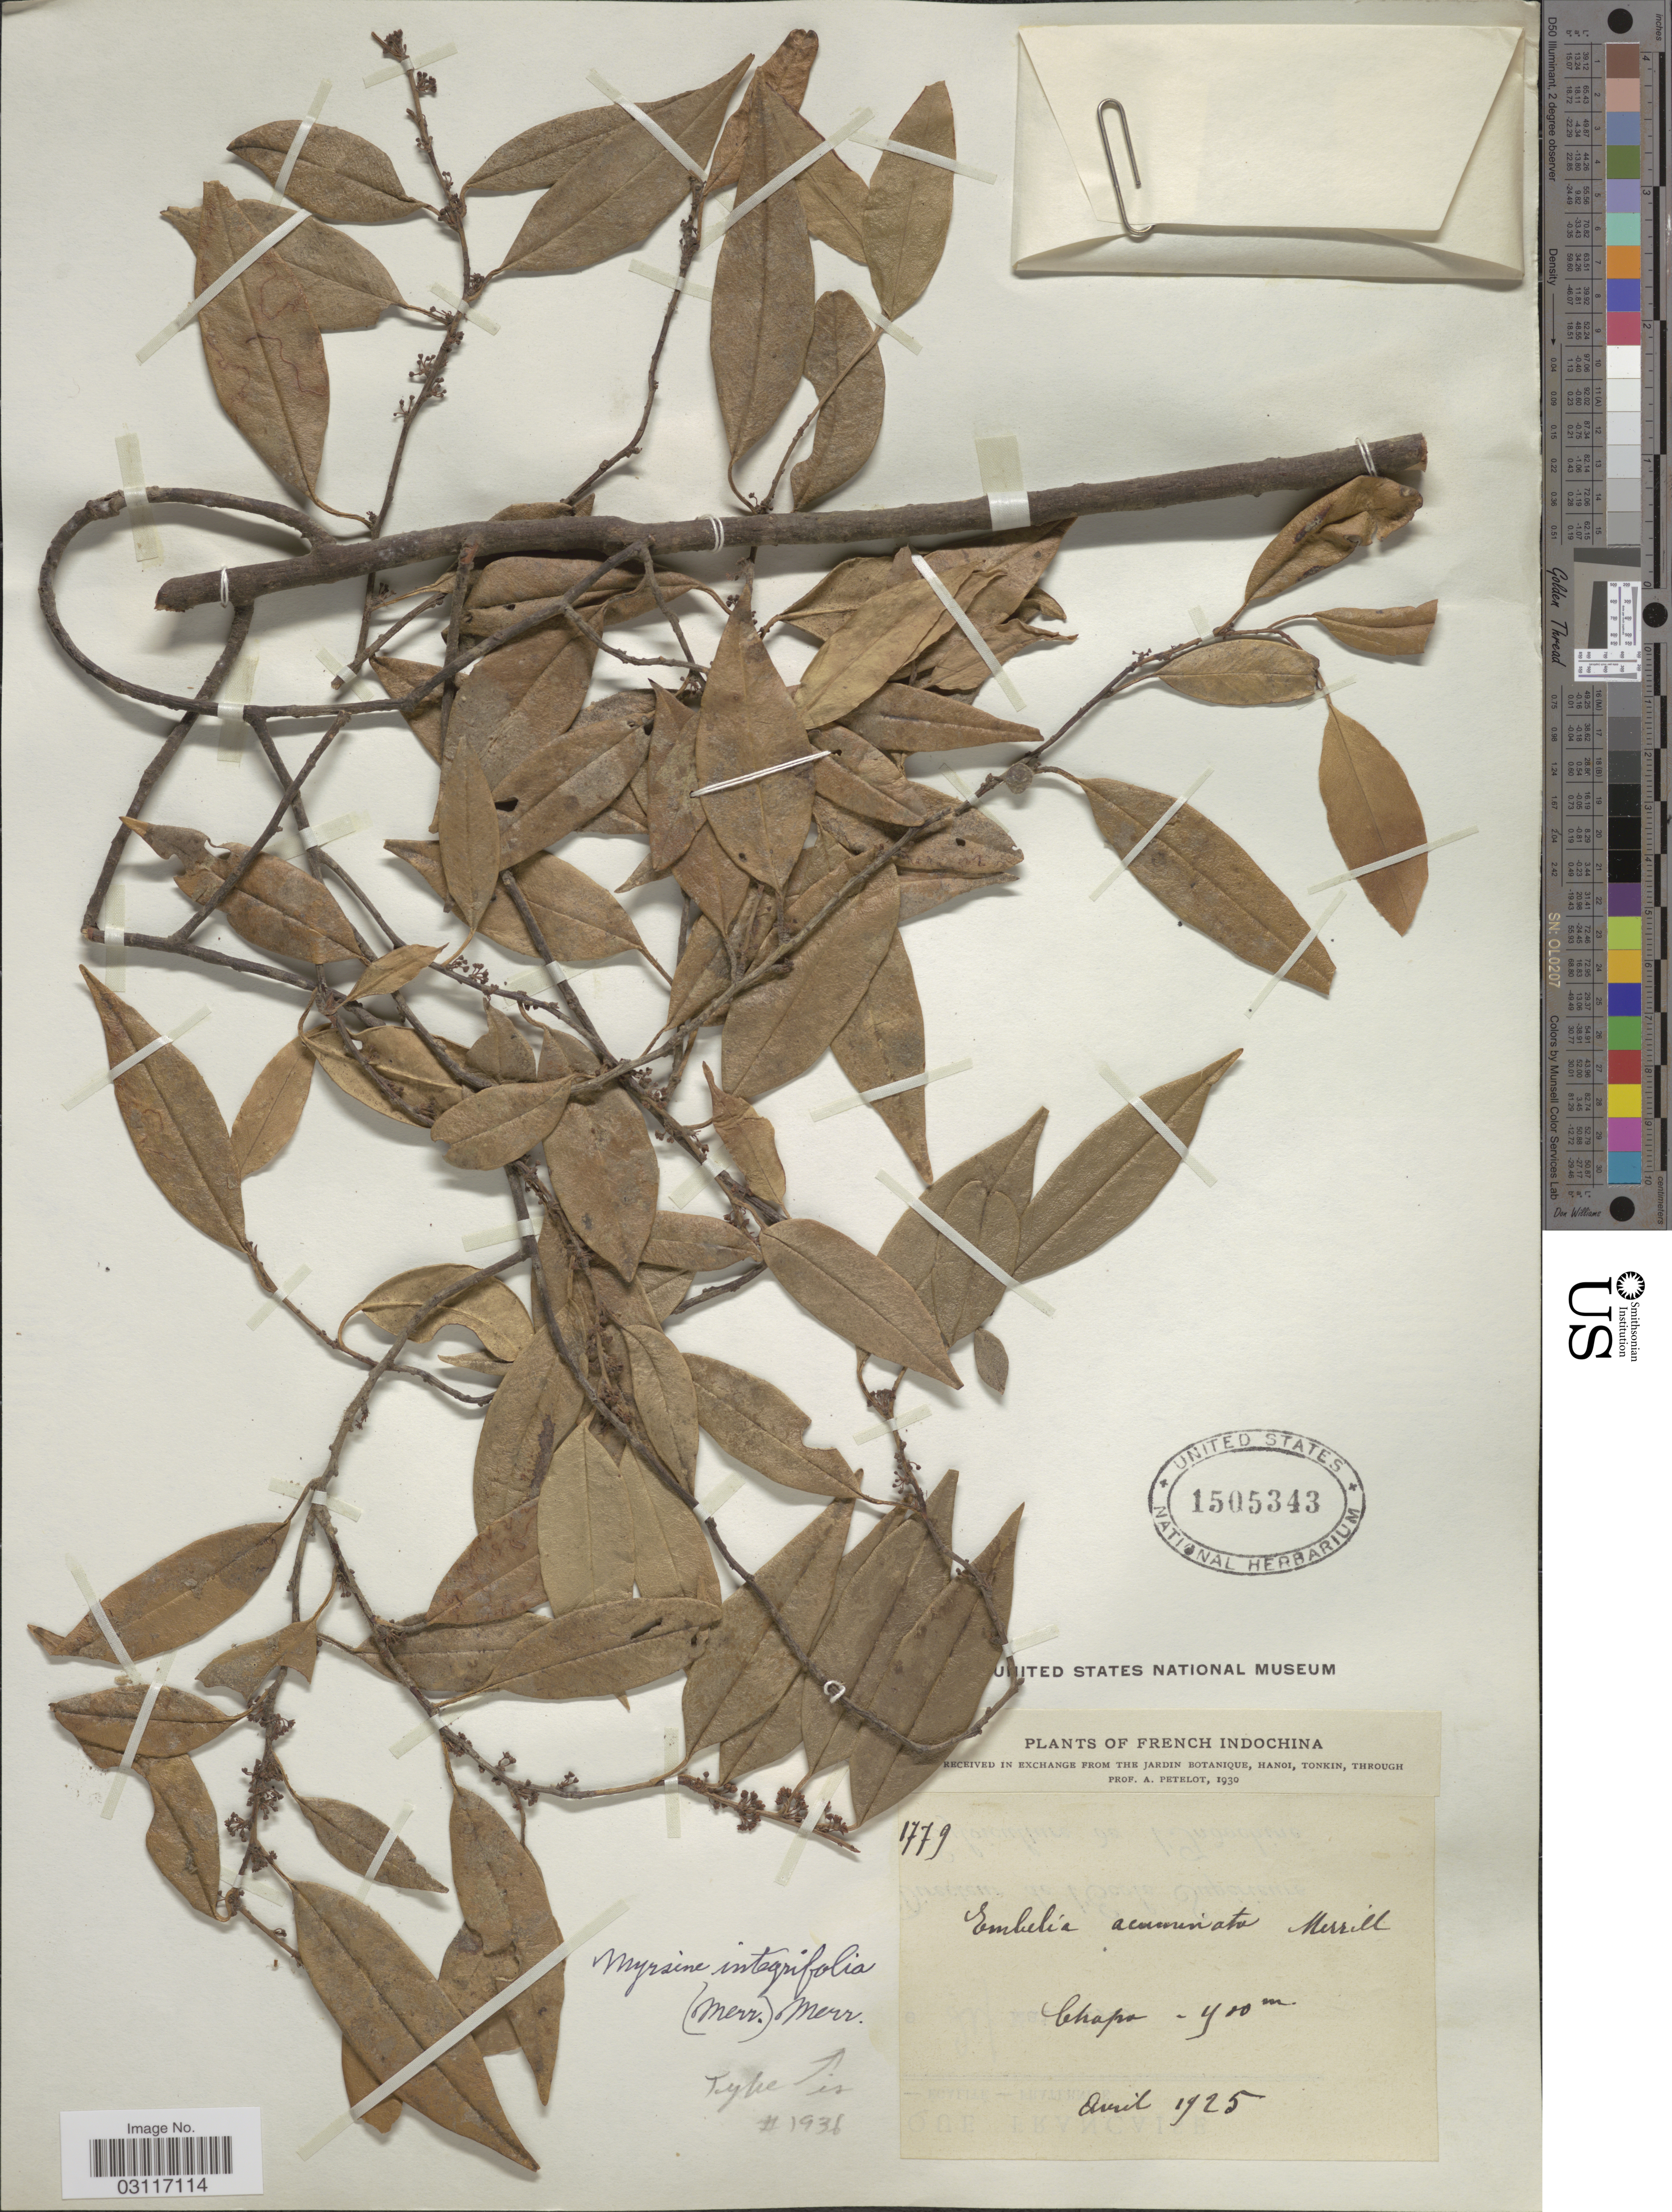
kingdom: Plantae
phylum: Tracheophyta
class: Magnoliopsida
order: Ericales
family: Primulaceae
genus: Myrsine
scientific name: Myrsine integrifolia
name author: Merr.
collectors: A. Petelot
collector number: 1779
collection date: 1925-04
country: Vietnam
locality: French Indochina. Chapa.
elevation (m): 1500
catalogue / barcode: US 1505343